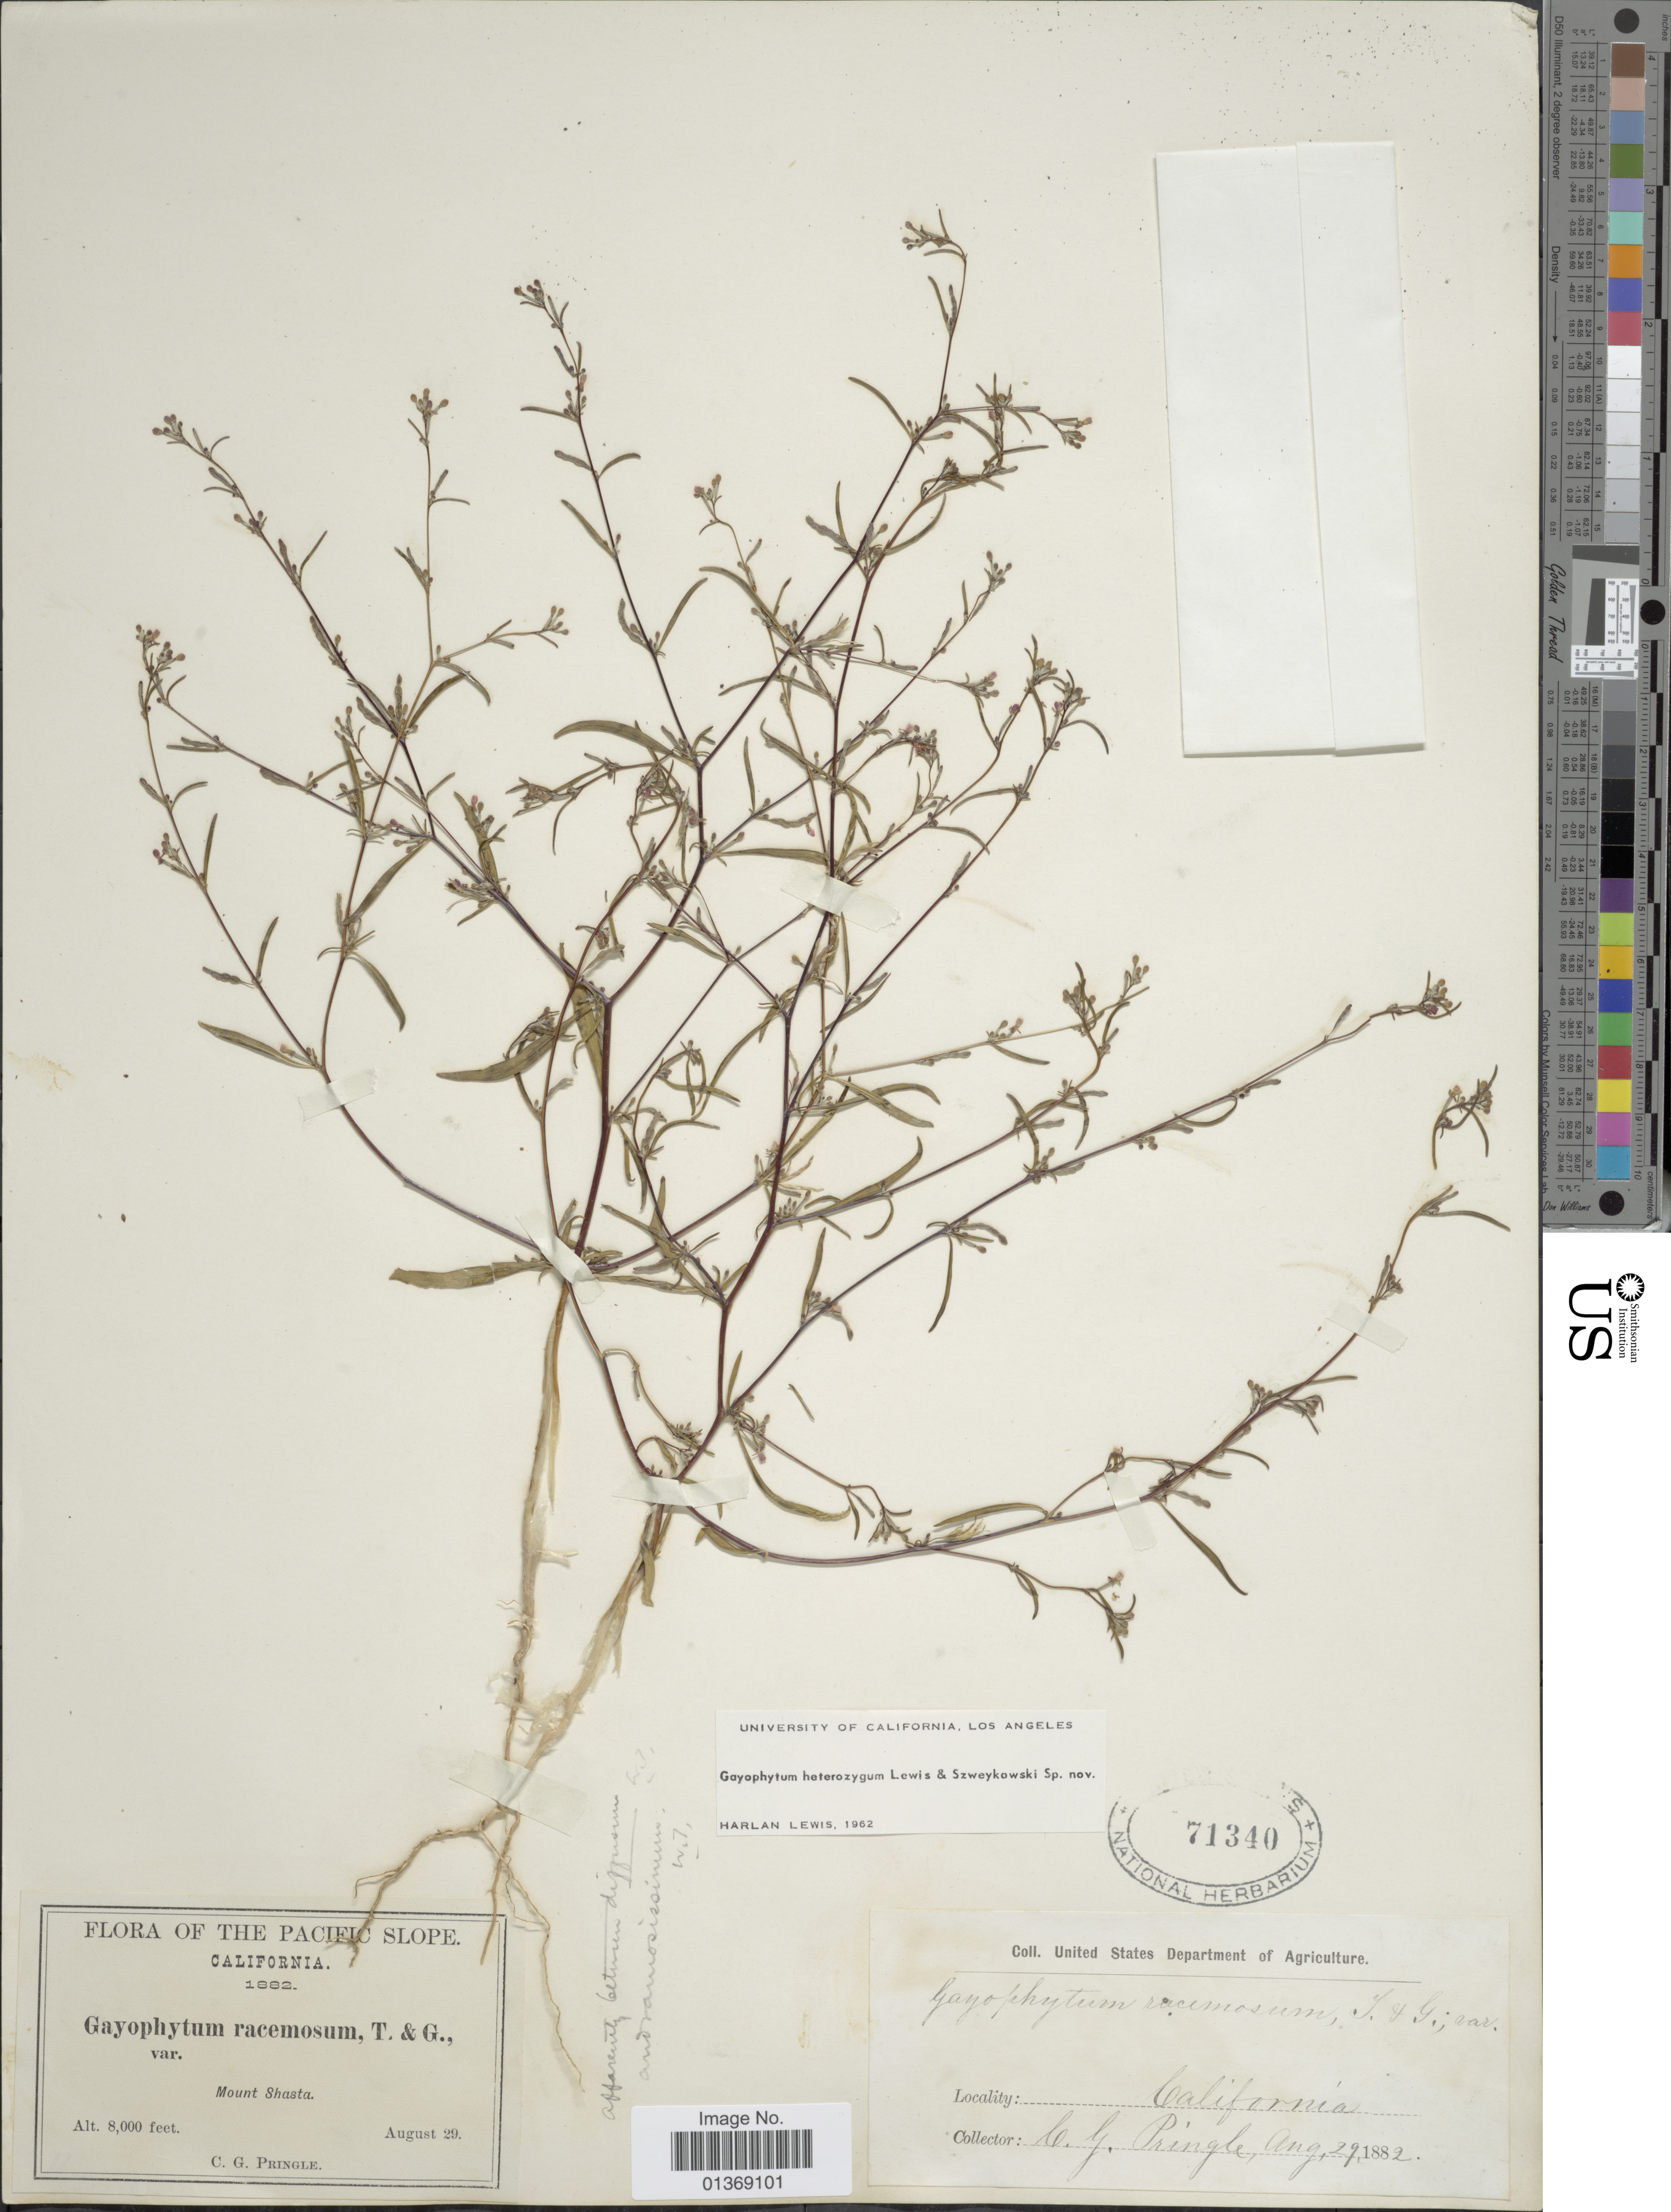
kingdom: Plantae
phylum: Tracheophyta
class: Magnoliopsida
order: Myrtales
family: Onagraceae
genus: Gayophytum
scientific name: Gayophytum heterozygum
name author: F. H. Lewis & Szweyk.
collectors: C. G. Pringle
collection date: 1882-08-29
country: United States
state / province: California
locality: The Pacific Slope, Mount Shasta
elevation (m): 2438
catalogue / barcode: US 71340